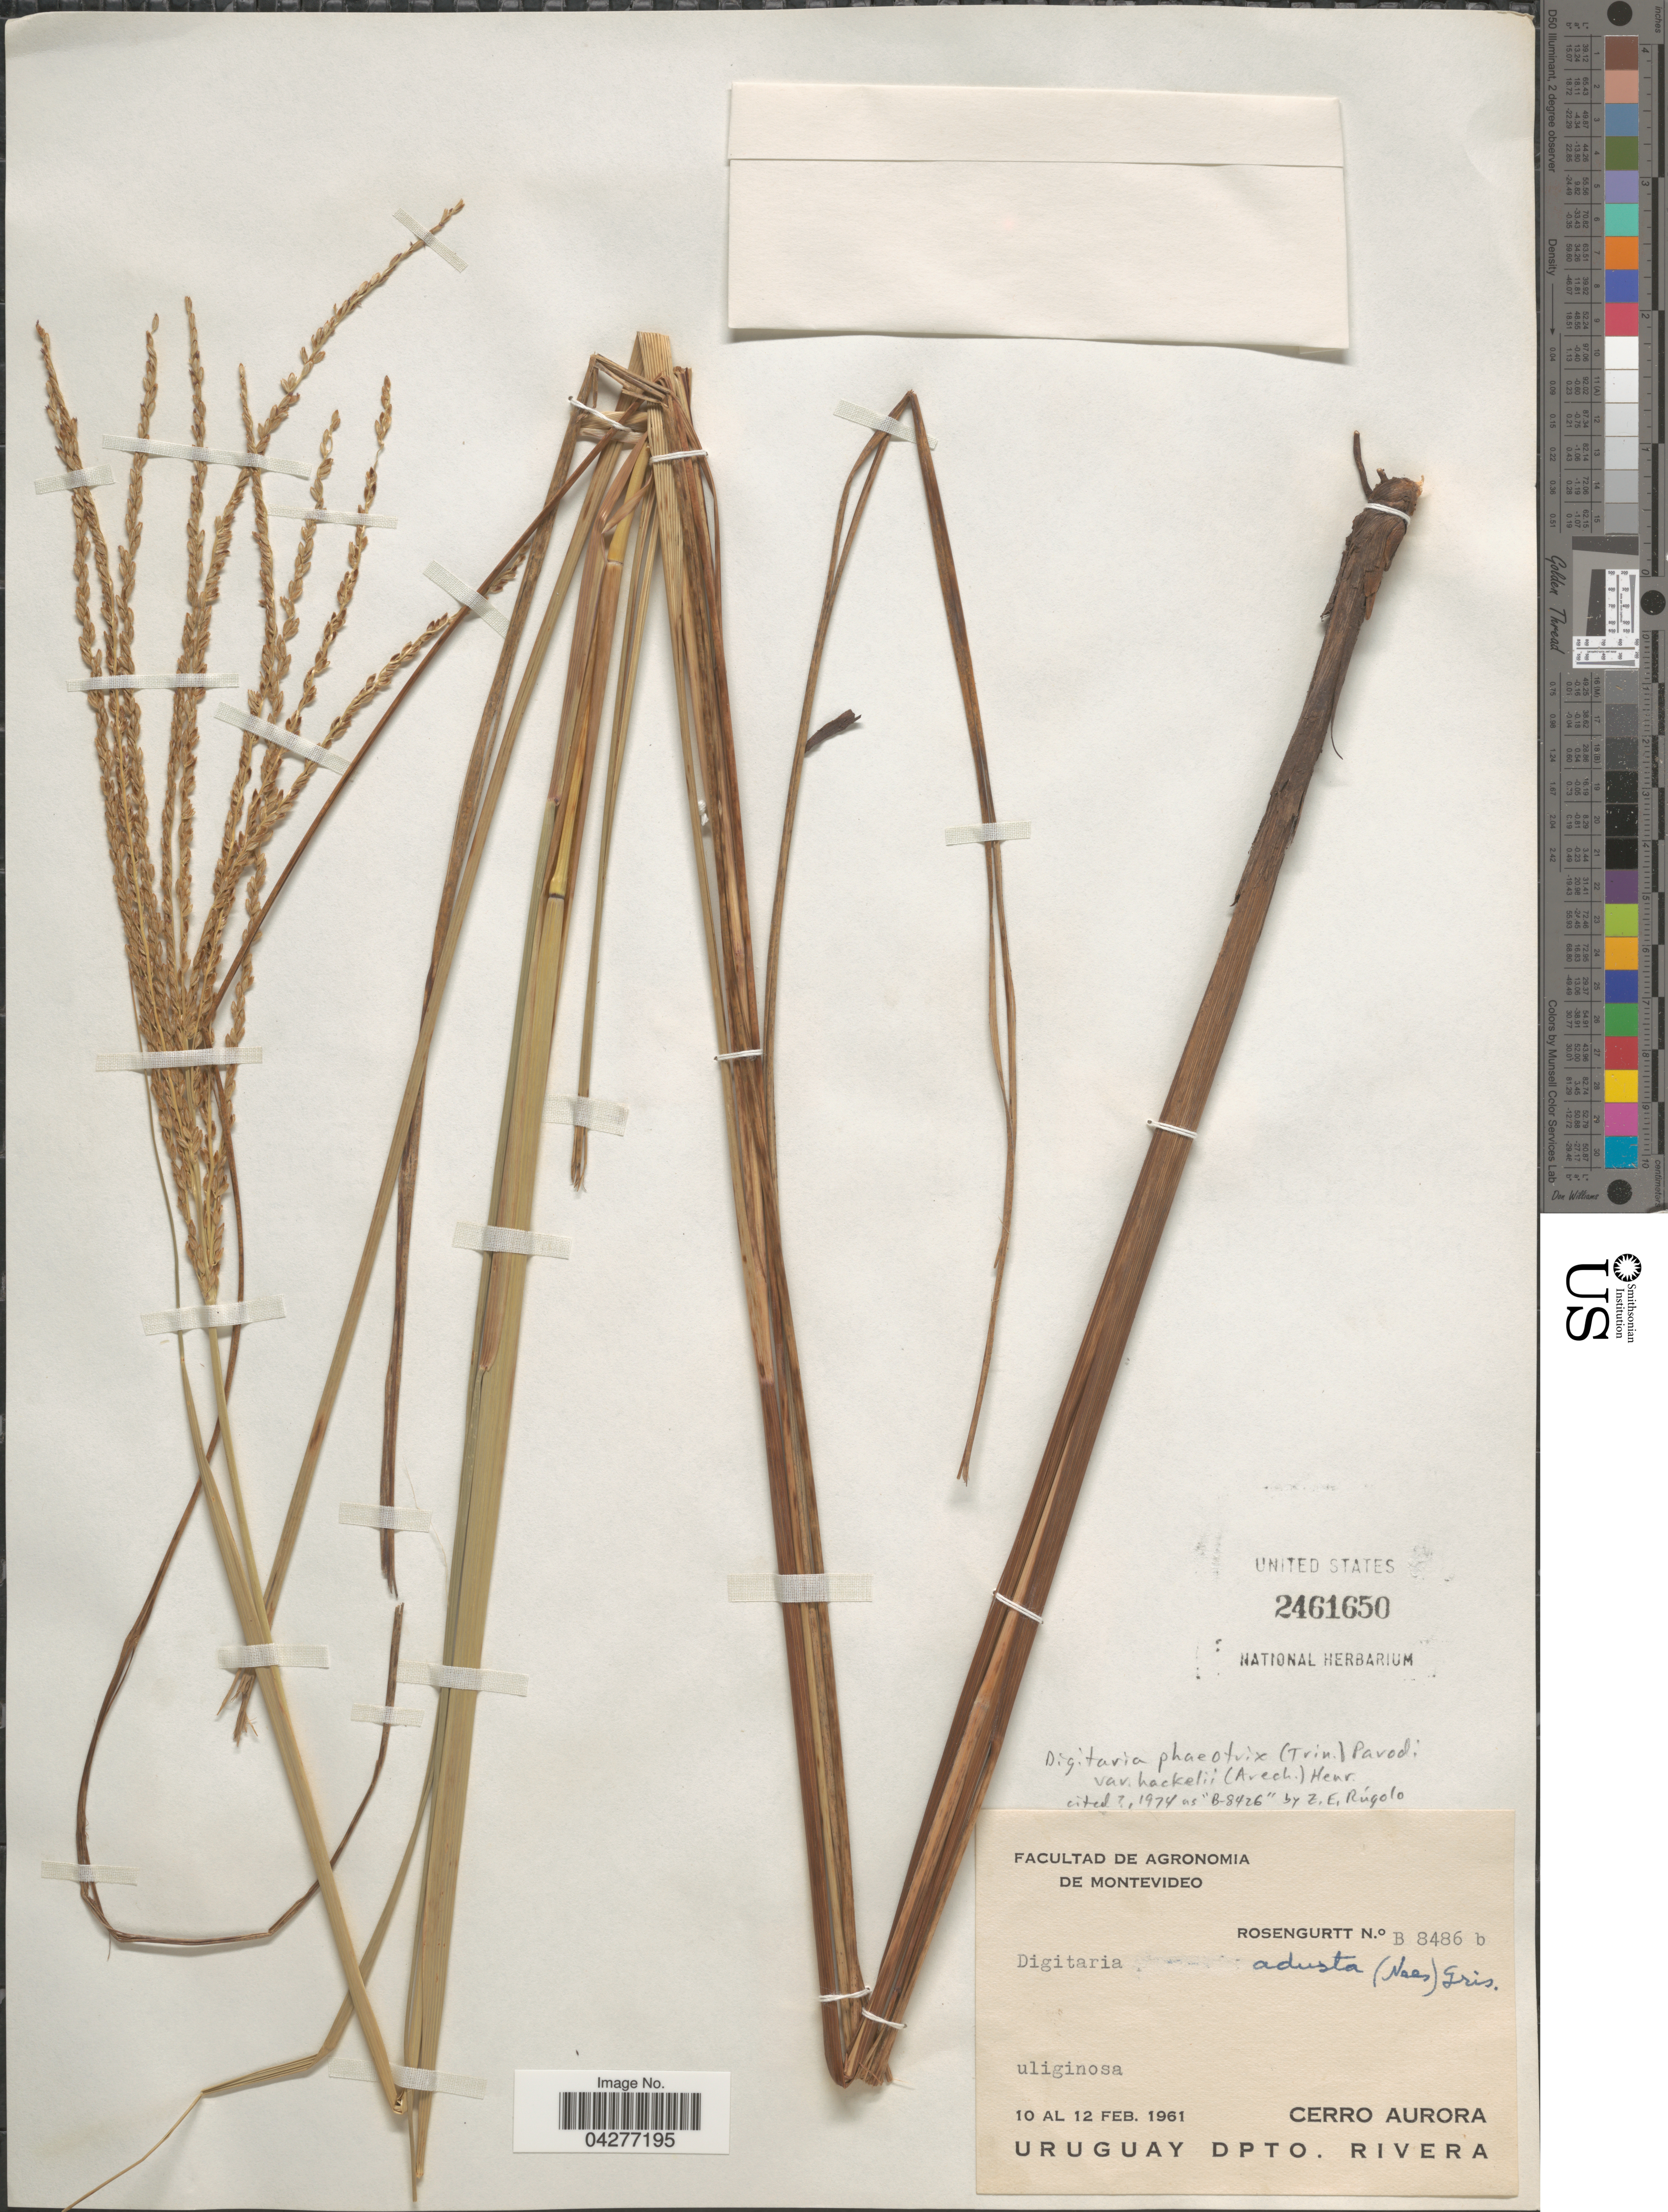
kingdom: Plantae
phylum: Tracheophyta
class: Liliopsida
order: Poales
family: Poaceae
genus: Digitaria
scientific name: Digitaria phaeothrix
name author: (Trin.) Parodi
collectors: Rosengurtt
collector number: B8486b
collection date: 1961-02-10/1961-02-12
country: Uruguay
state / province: Rivera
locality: Uliginosa. Cerro Aurora. Dpto. Rivera.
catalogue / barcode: US 2461650